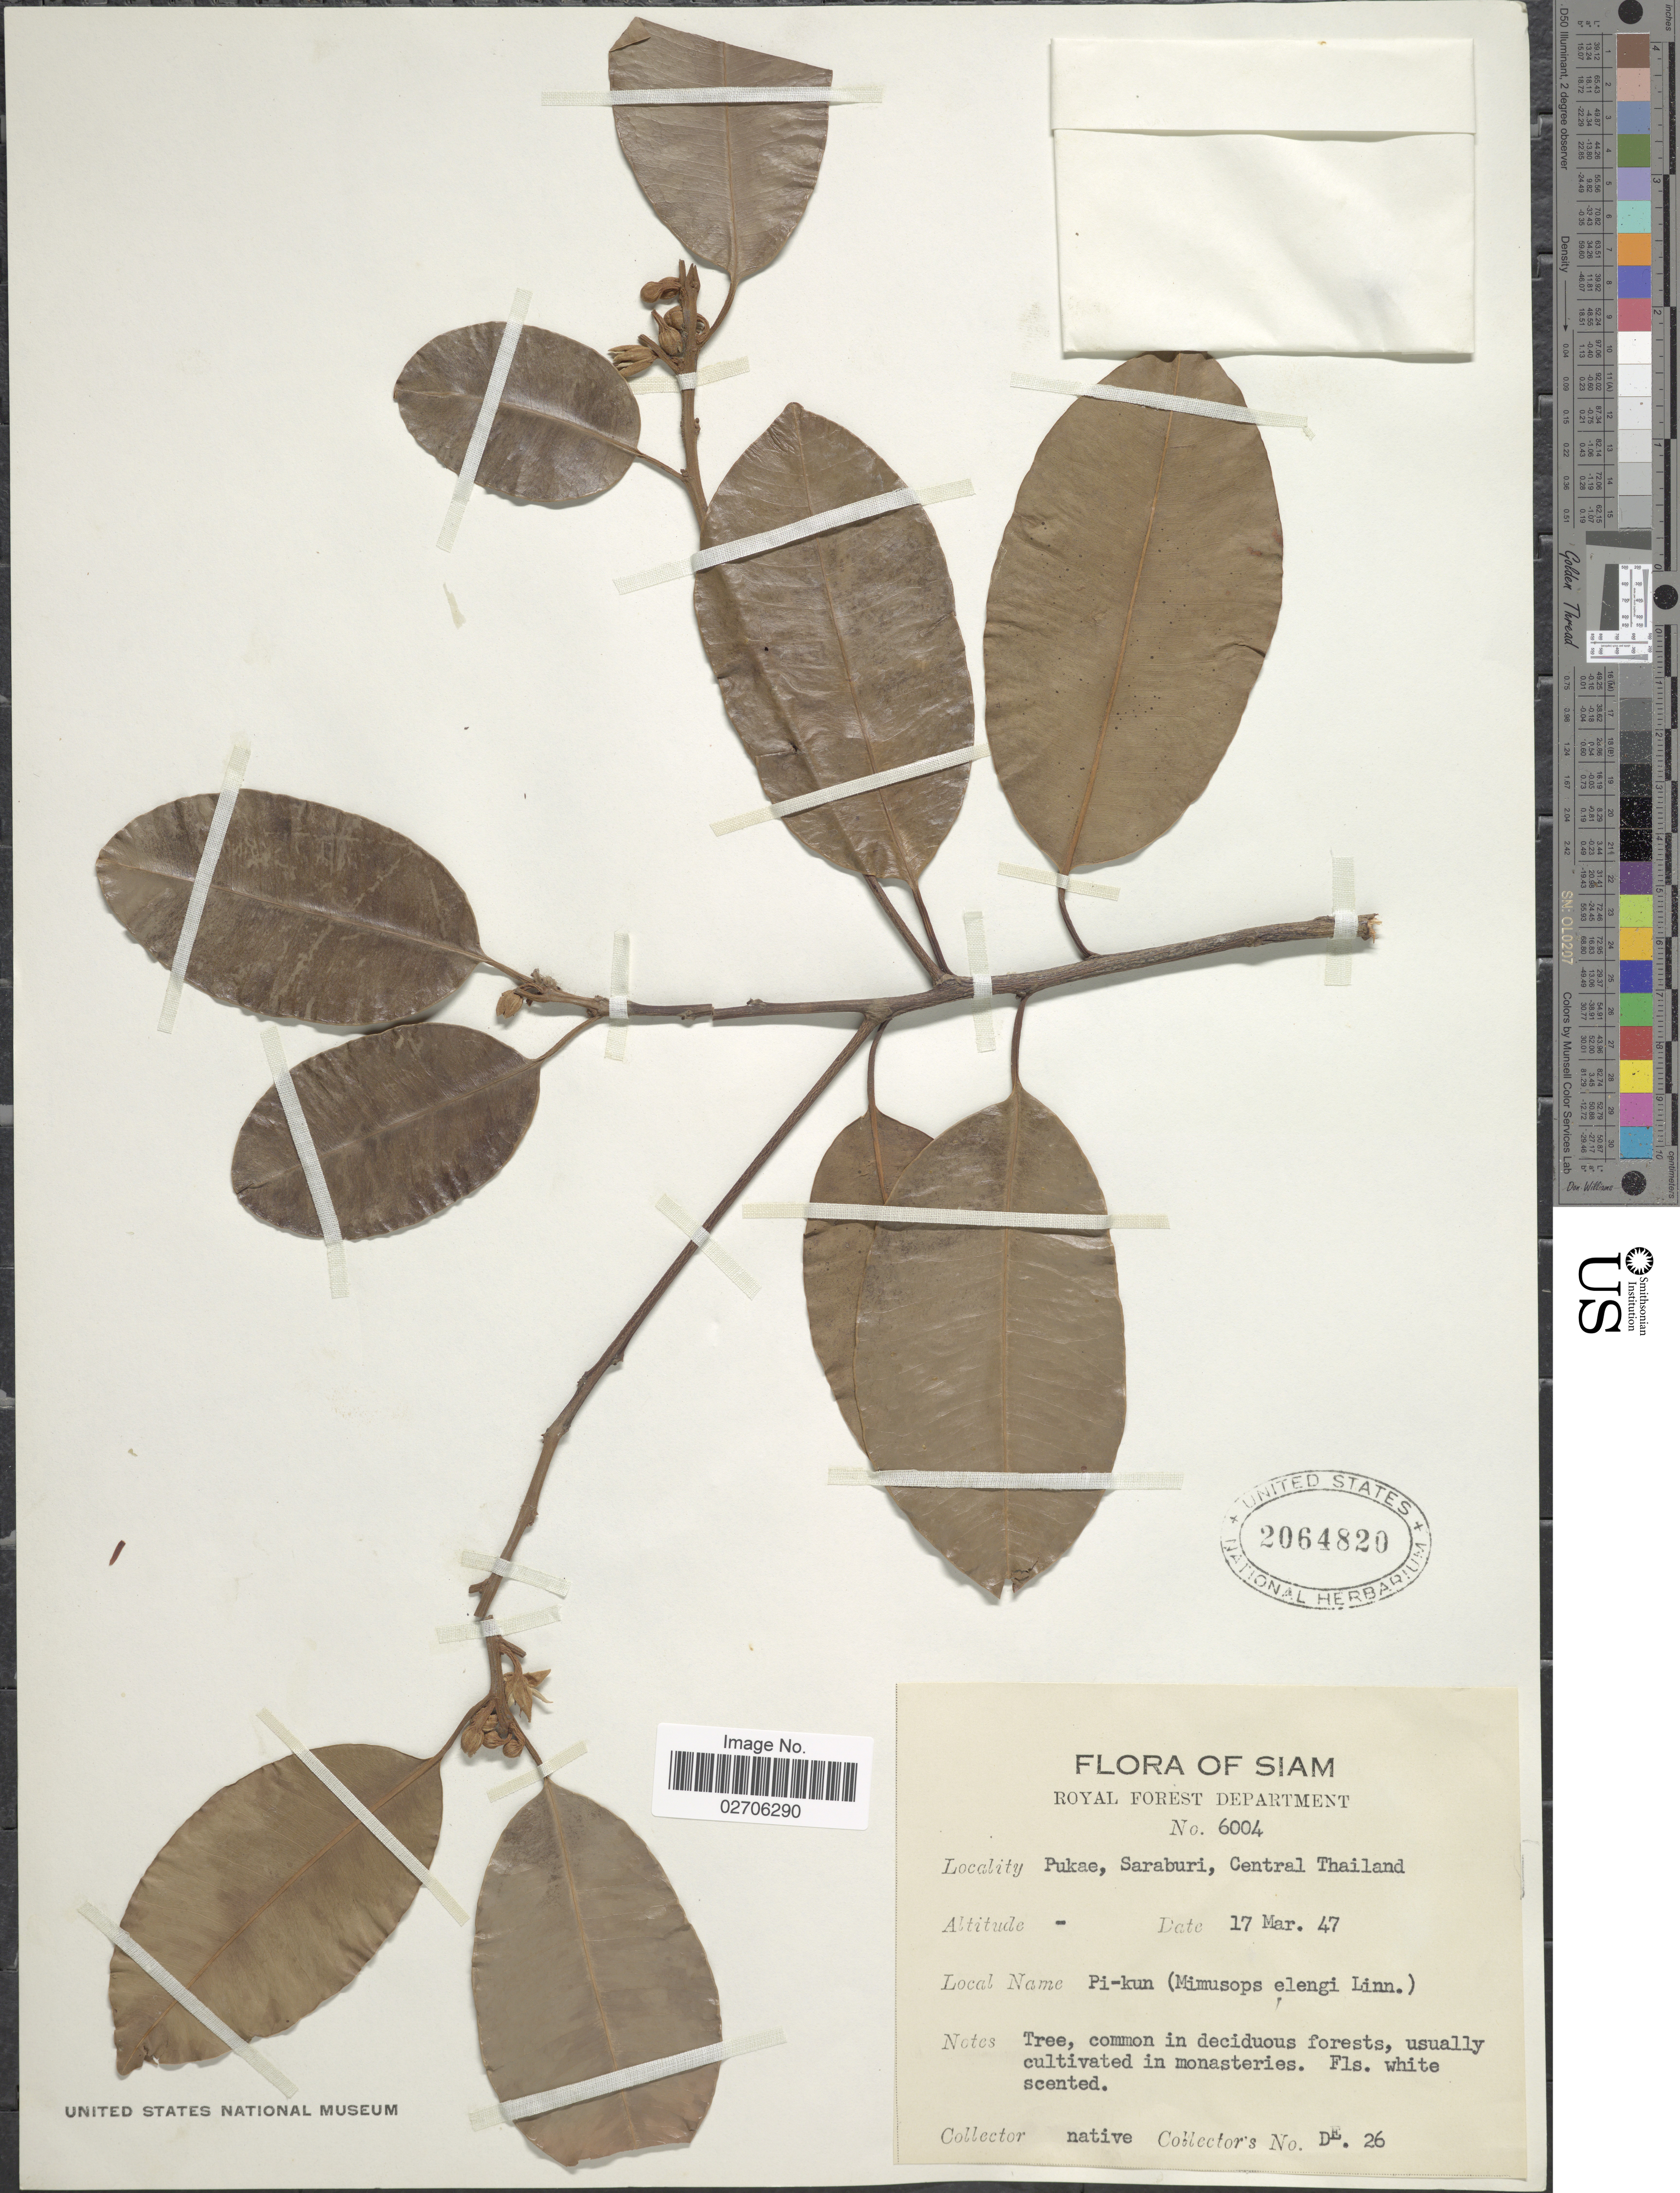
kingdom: Plantae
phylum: Tracheophyta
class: Magnoliopsida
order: Ericales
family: Sapotaceae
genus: Mimusops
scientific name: Mimusops djave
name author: Engl.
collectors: Native collectors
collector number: DE26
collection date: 1947-03-17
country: Thailand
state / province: Saraburi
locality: Siam. Pukae, Central Thailand.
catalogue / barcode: US 2064820